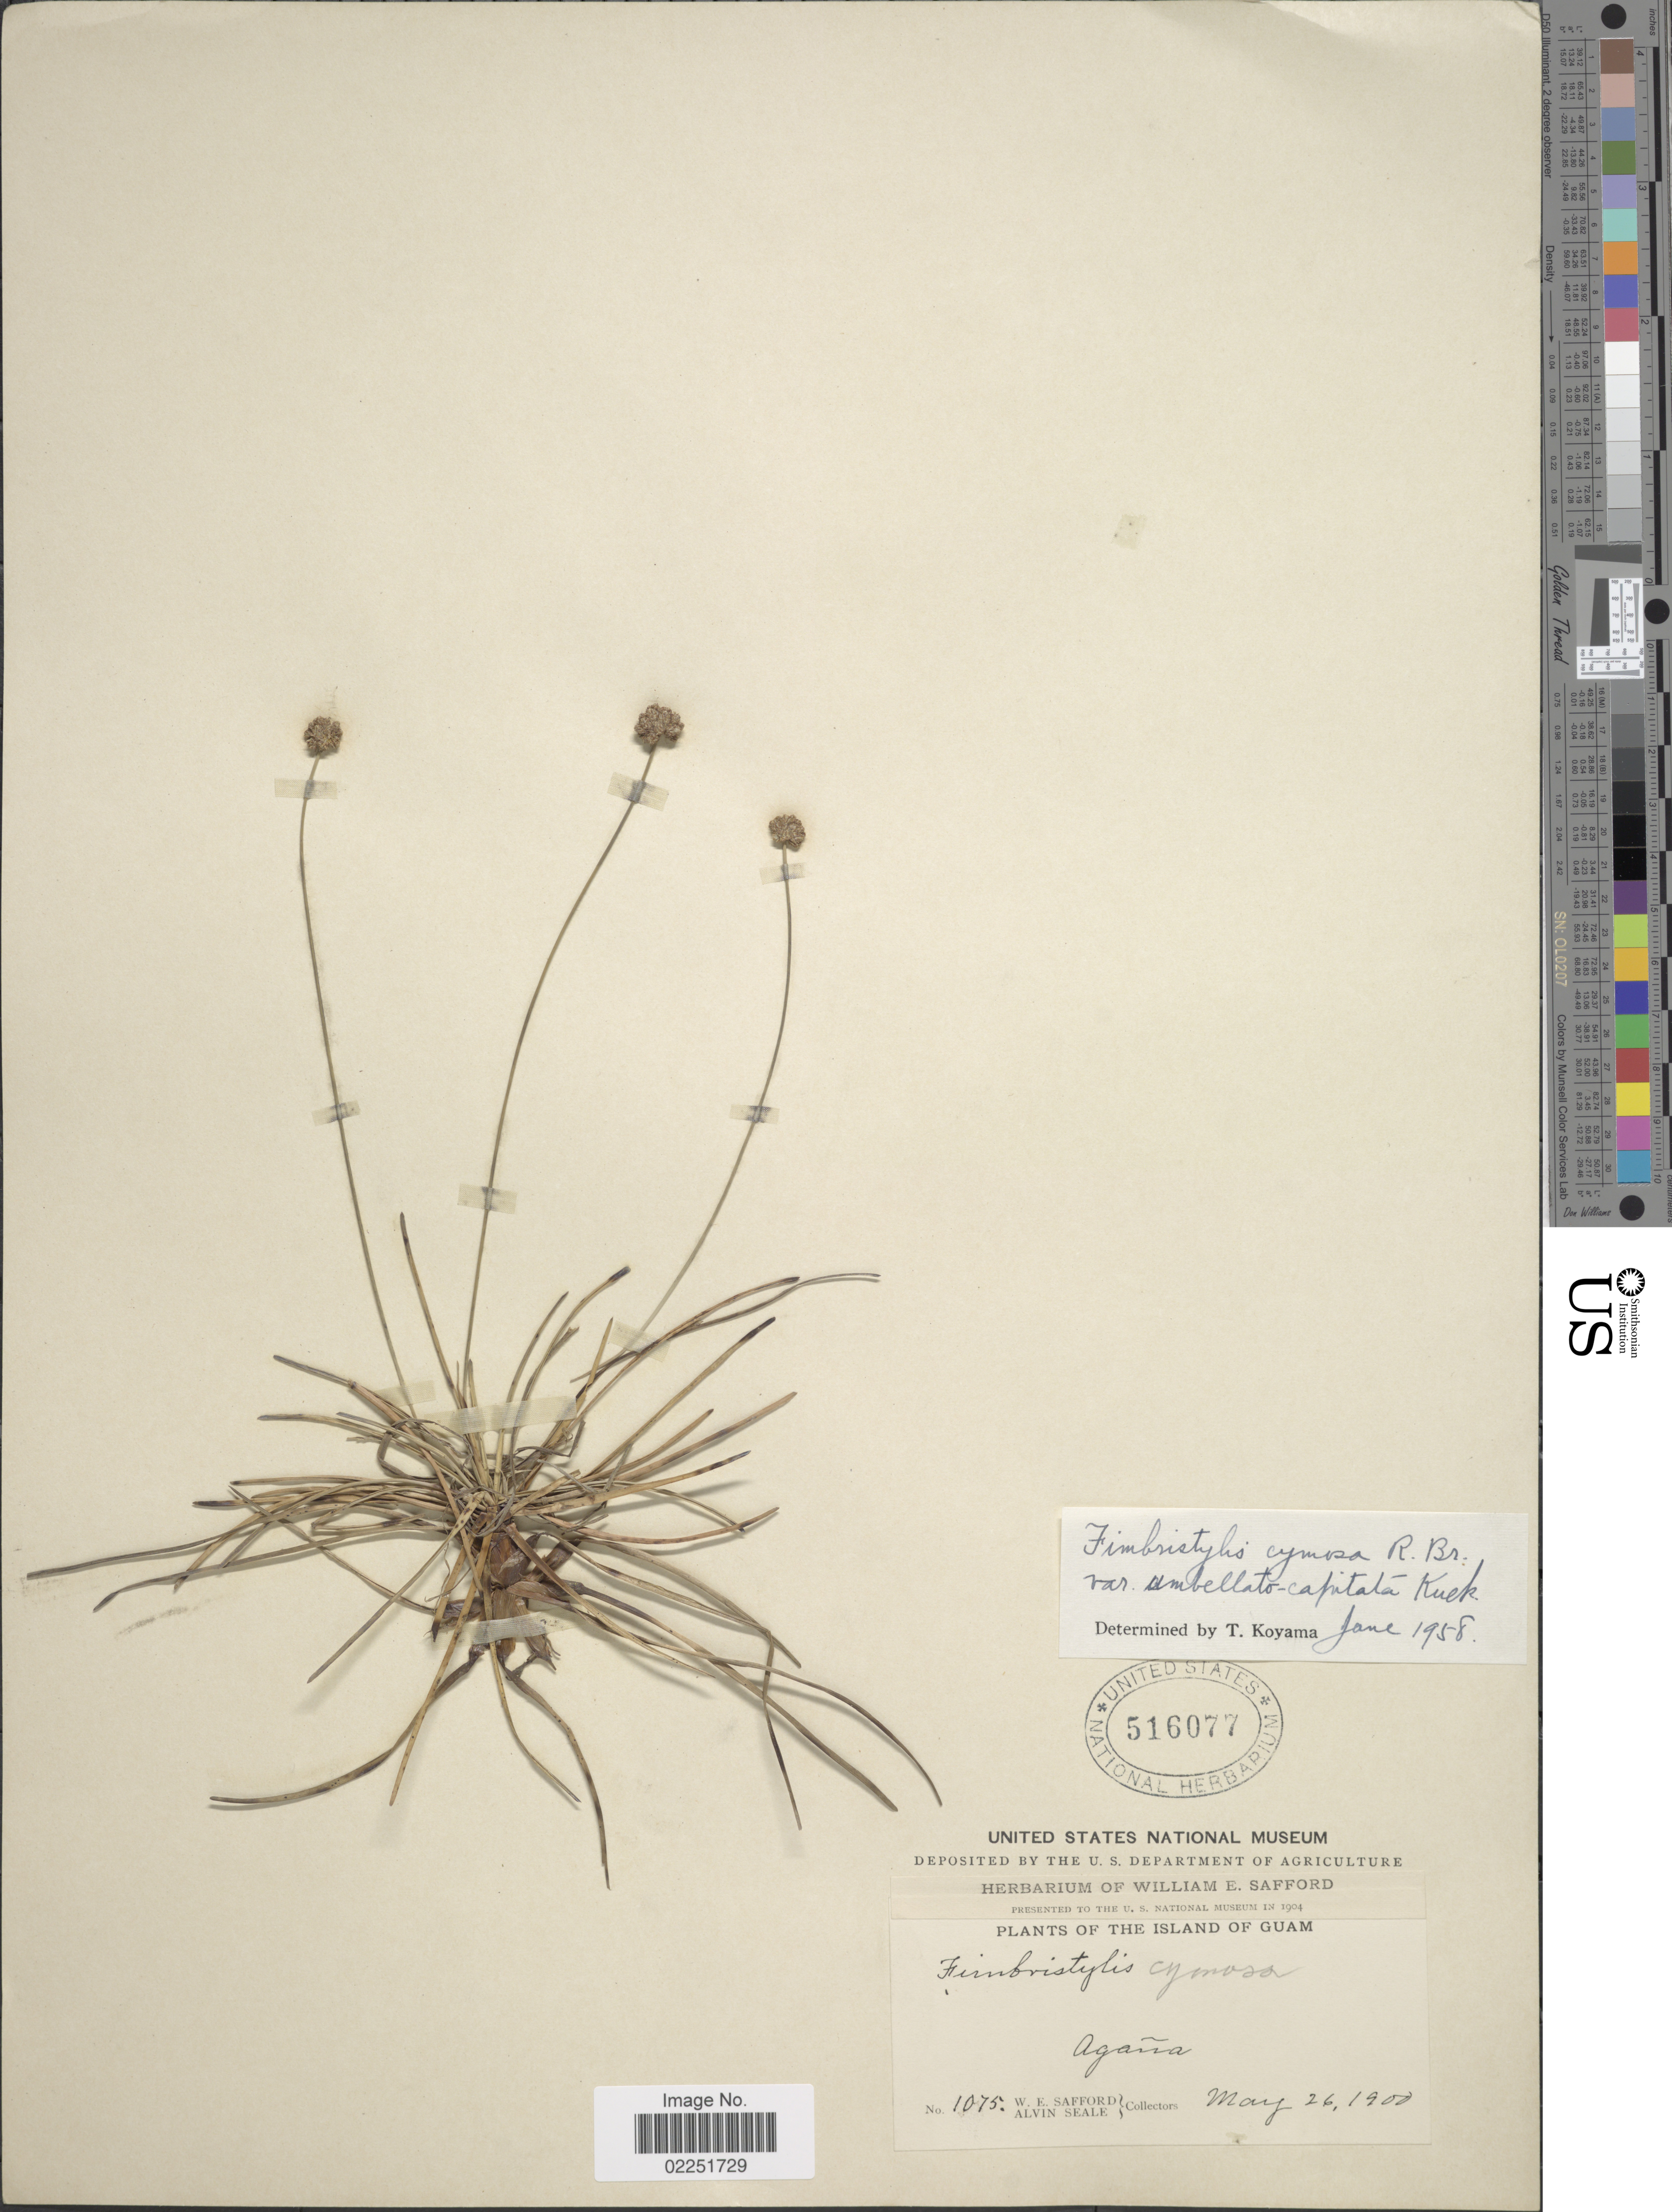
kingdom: Plantae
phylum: Tracheophyta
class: Liliopsida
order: Poales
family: Cyperaceae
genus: Fimbristylis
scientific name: Fimbristylis cymosa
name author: R. Br.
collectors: W. E. Safford & A. Seale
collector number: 1075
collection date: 1900-05-26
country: Guam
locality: Island of Guam. Agana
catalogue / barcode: US 516077